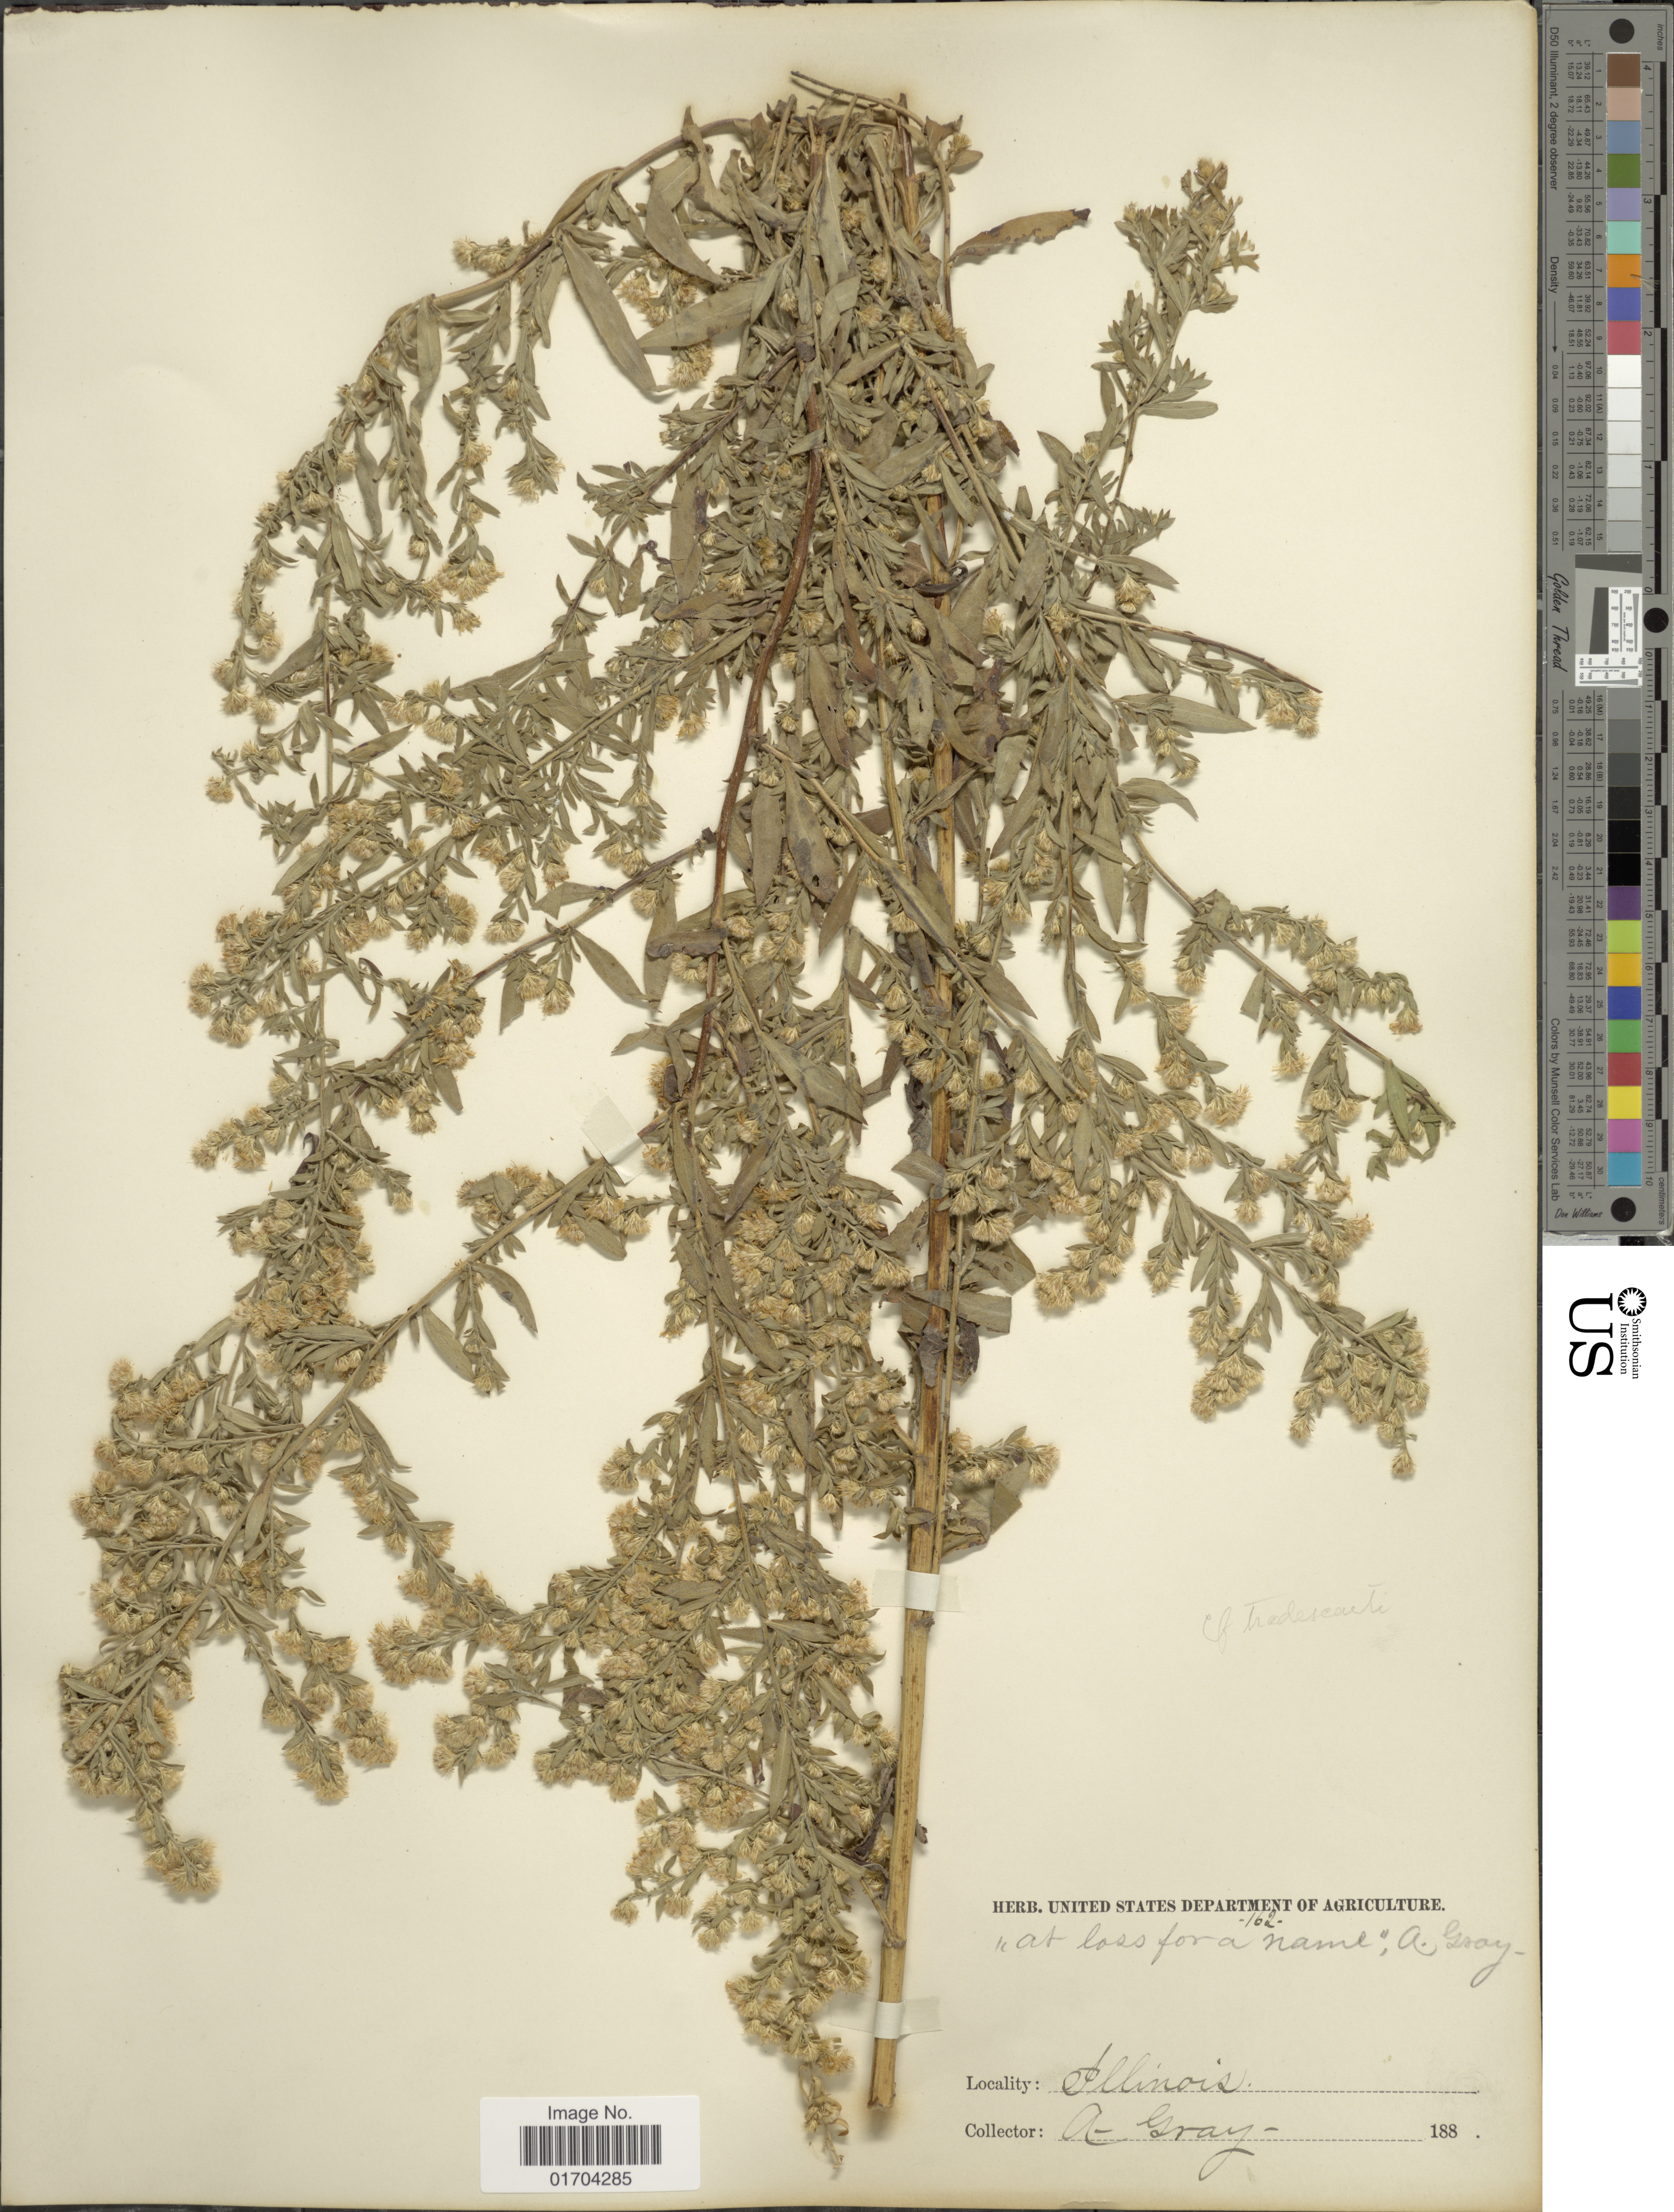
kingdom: Plantae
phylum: Tracheophyta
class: Magnoliopsida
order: Asterales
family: Asteraceae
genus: Symphyotrichum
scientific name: Symphyotrichum sp.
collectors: A. Gray (herbarium)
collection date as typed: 188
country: United States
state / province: Illinois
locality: Illinois.